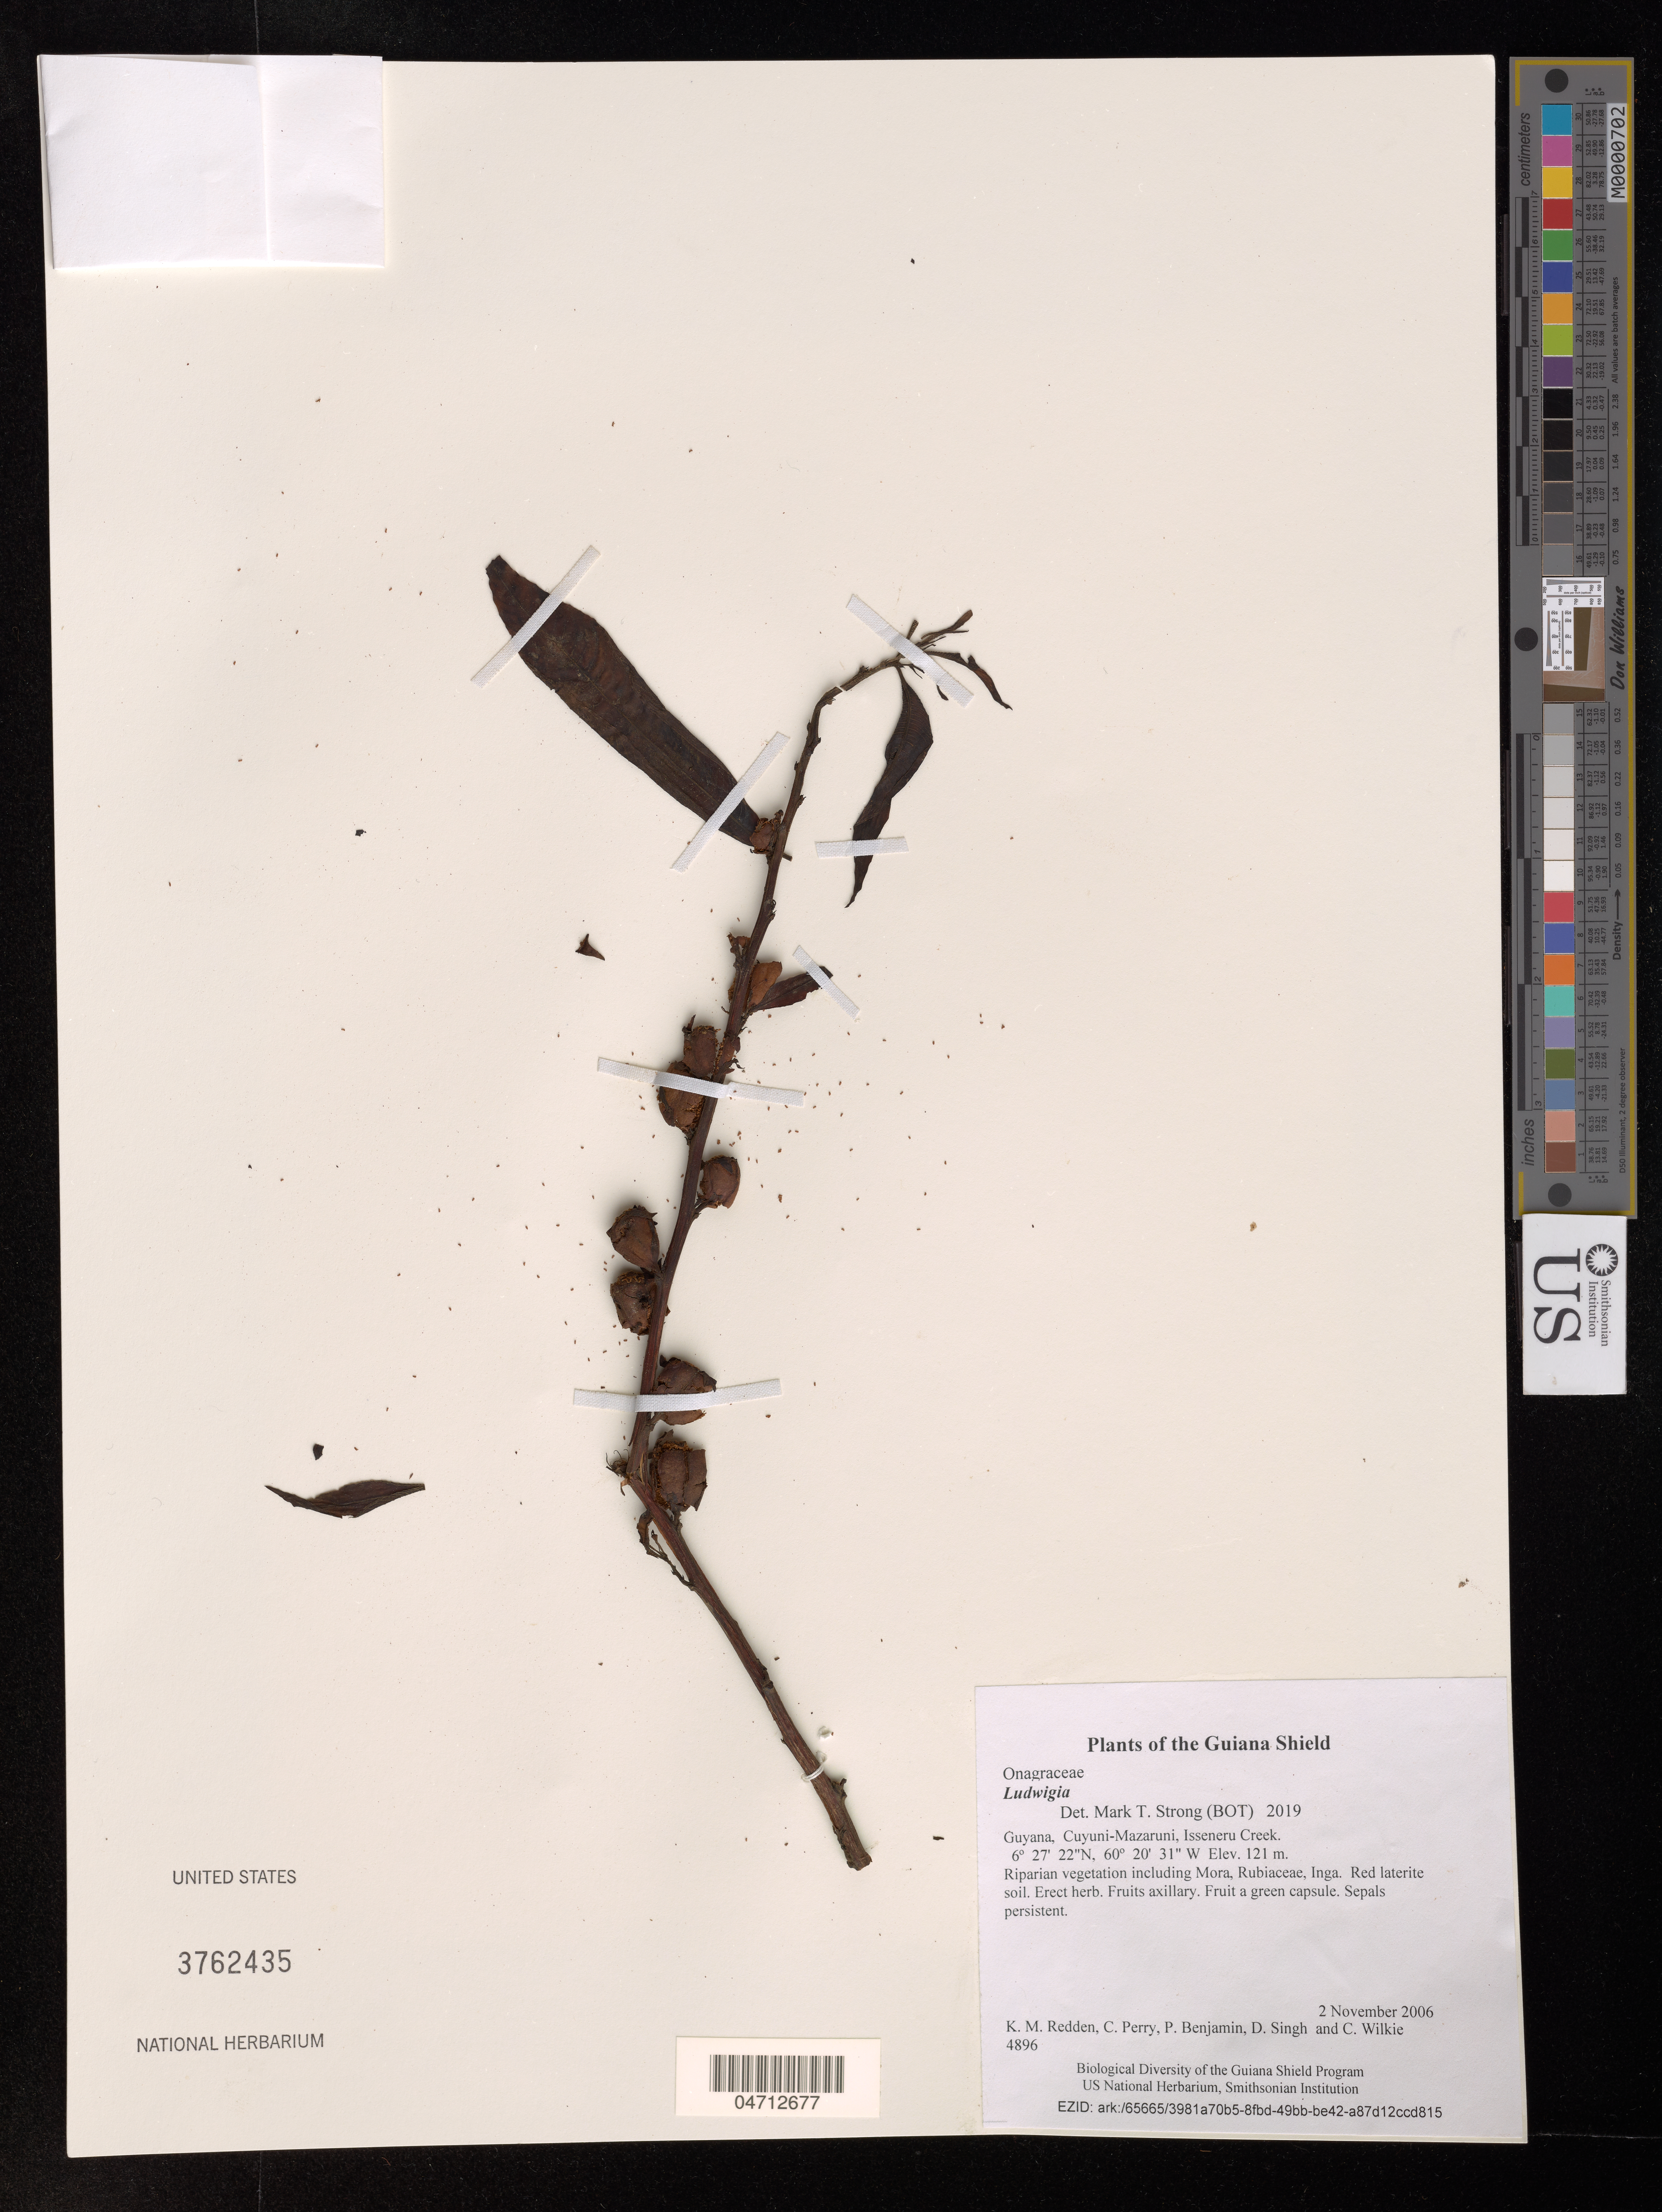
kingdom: Plantae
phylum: Tracheophyta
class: Magnoliopsida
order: Myrtales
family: Onagraceae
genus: Ludwigia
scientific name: Ludwigia sp.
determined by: Strong, Mark T., (BOT), Smithsonian Institution - National Museum of Natural History (UNITED STATES)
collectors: K. M. Redden, C. Perry, P. Benjamin, D. Singh & C. Wilkie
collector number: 4896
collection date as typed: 2 November 2006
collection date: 2006-11-02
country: Guyana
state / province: Cuyuni-Mazaruni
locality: Isseneru Creek.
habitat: Riparian vegetation including Mora, Rubiaceae, Inga. Red laterite soil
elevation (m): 121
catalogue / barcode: US 3762435